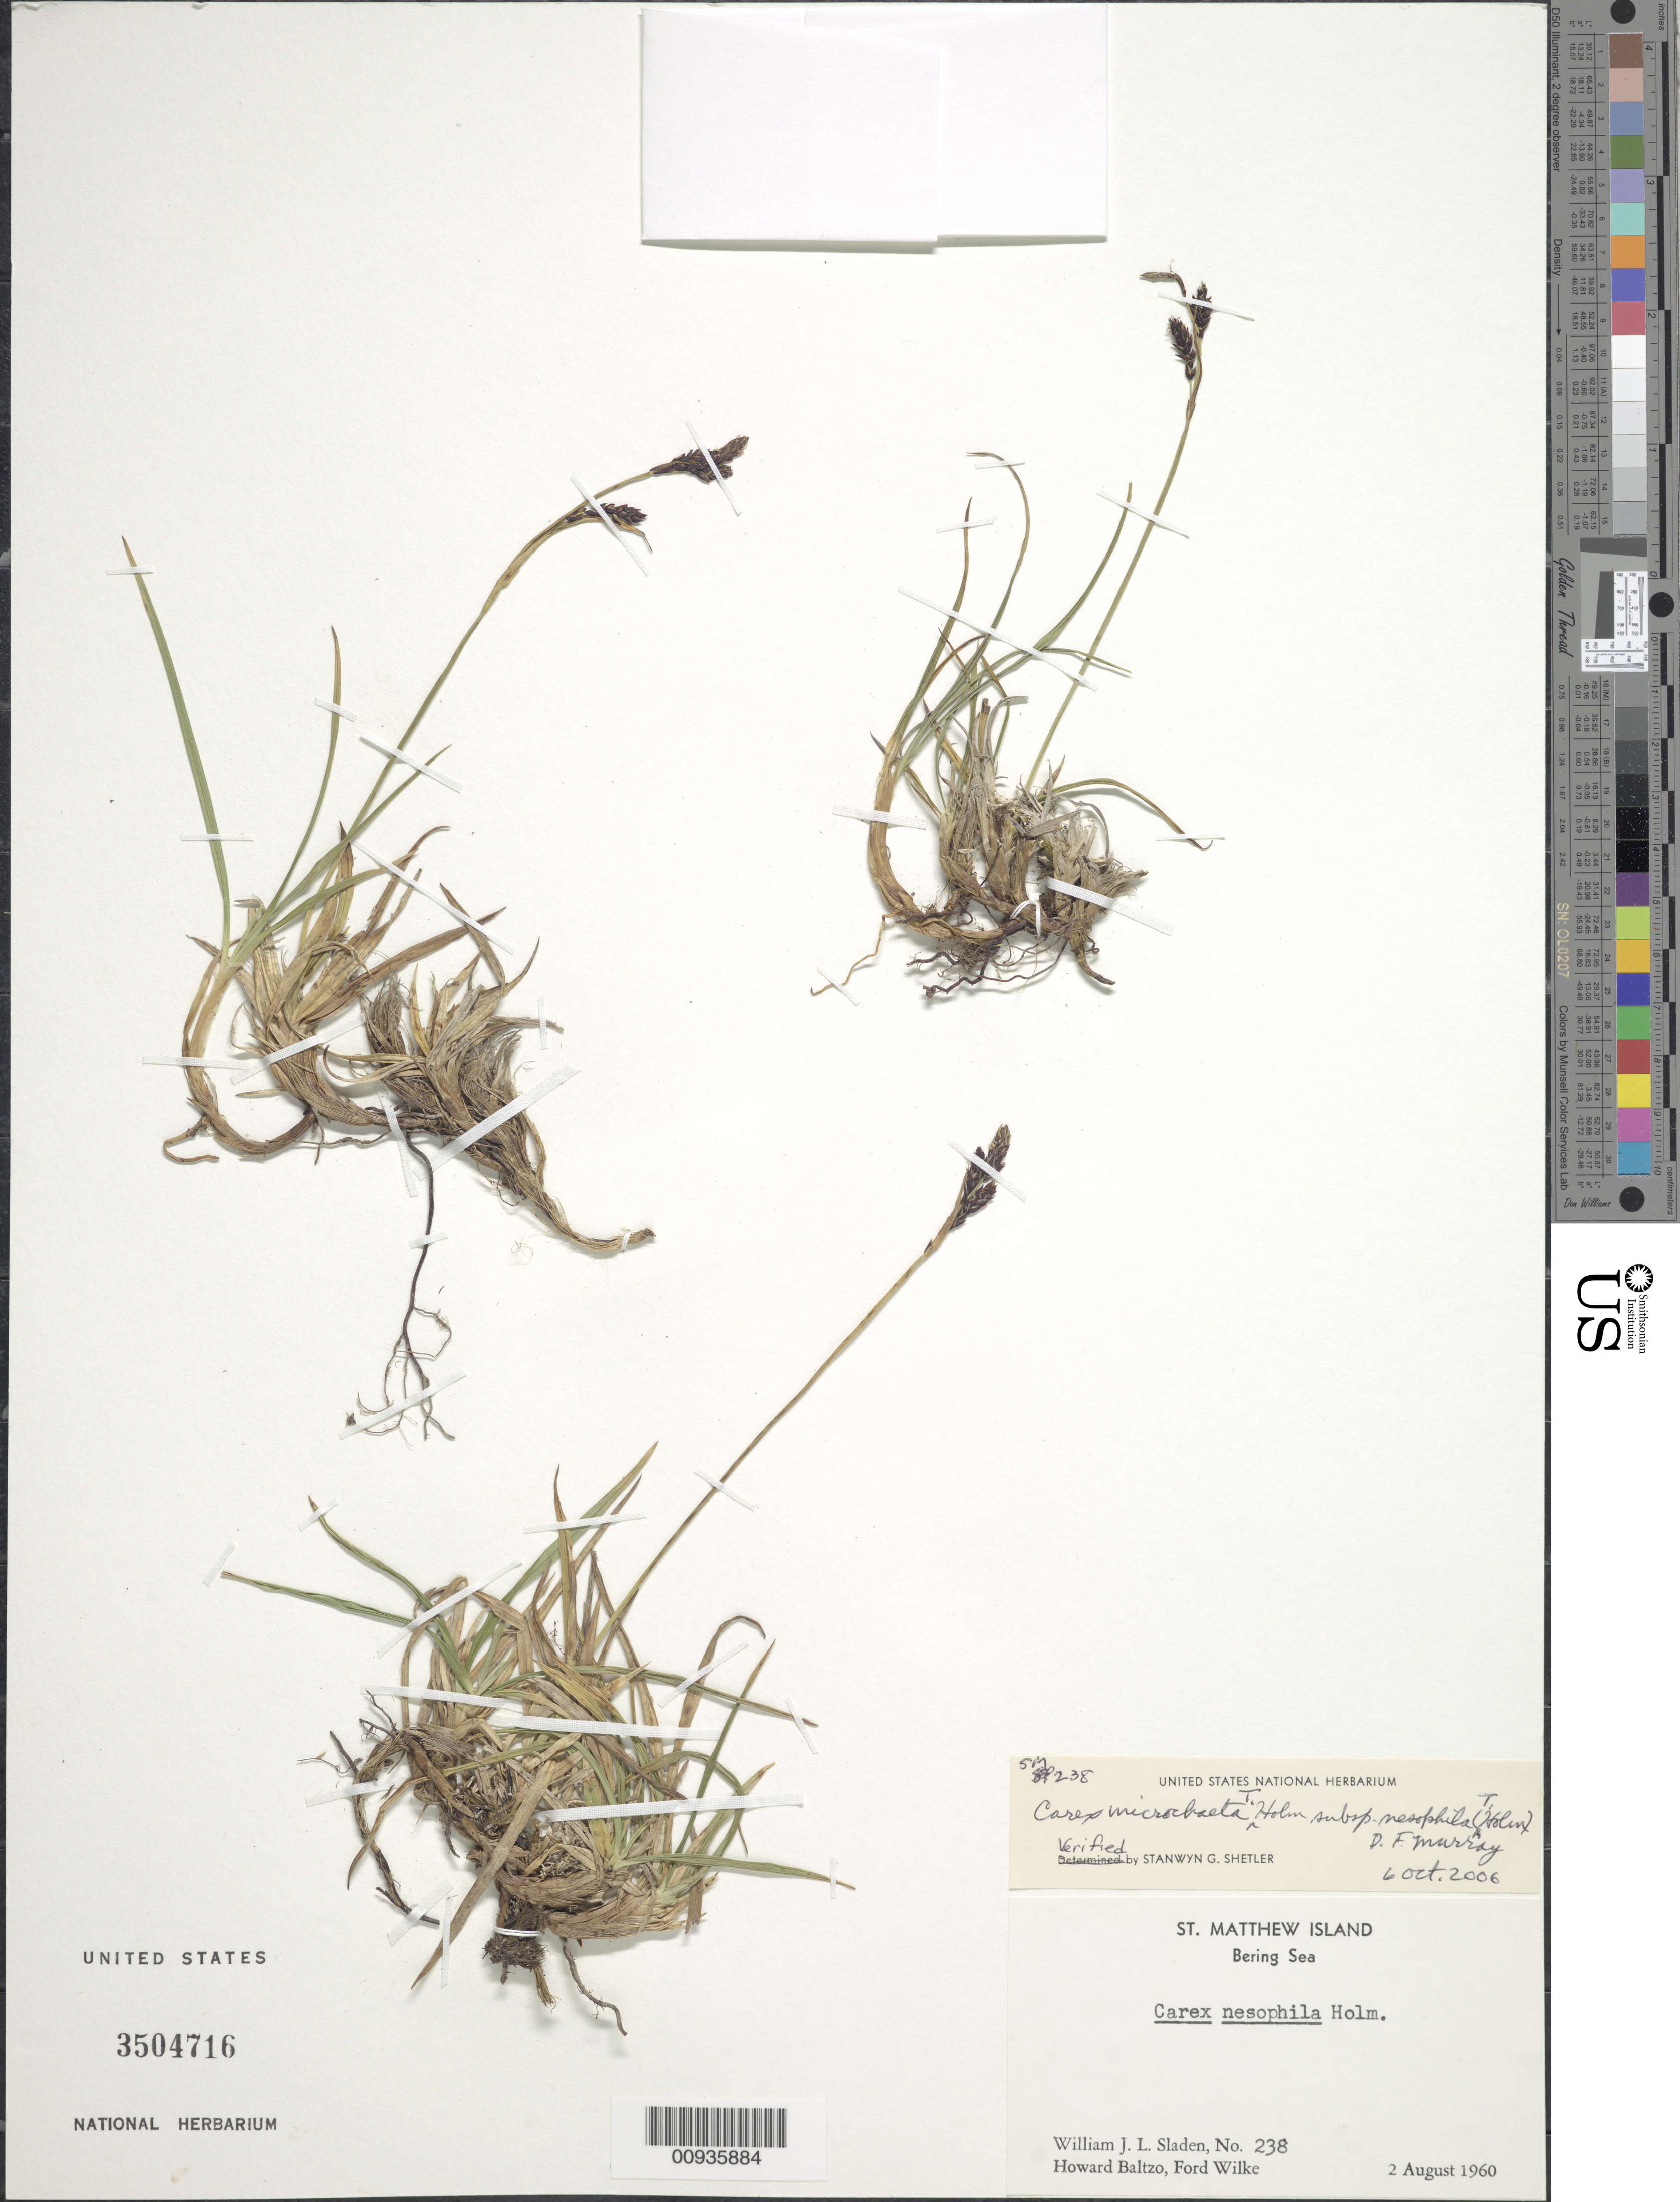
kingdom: Plantae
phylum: Tracheophyta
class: Liliopsida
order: Poales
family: Cyperaceae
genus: Carex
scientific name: Carex microchaeta subsp. nesophila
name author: (Holm) D.F. Murray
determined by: Shetler, Stanwyn G., (US), NMNH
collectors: W. Sladen, H. Baltzo & F. Wilke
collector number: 238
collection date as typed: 02 Aug 1960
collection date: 1960-08-02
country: United States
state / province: Alaska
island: St. Matthew Island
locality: St. Matthew Island, Bering Sea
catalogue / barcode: US 3504716